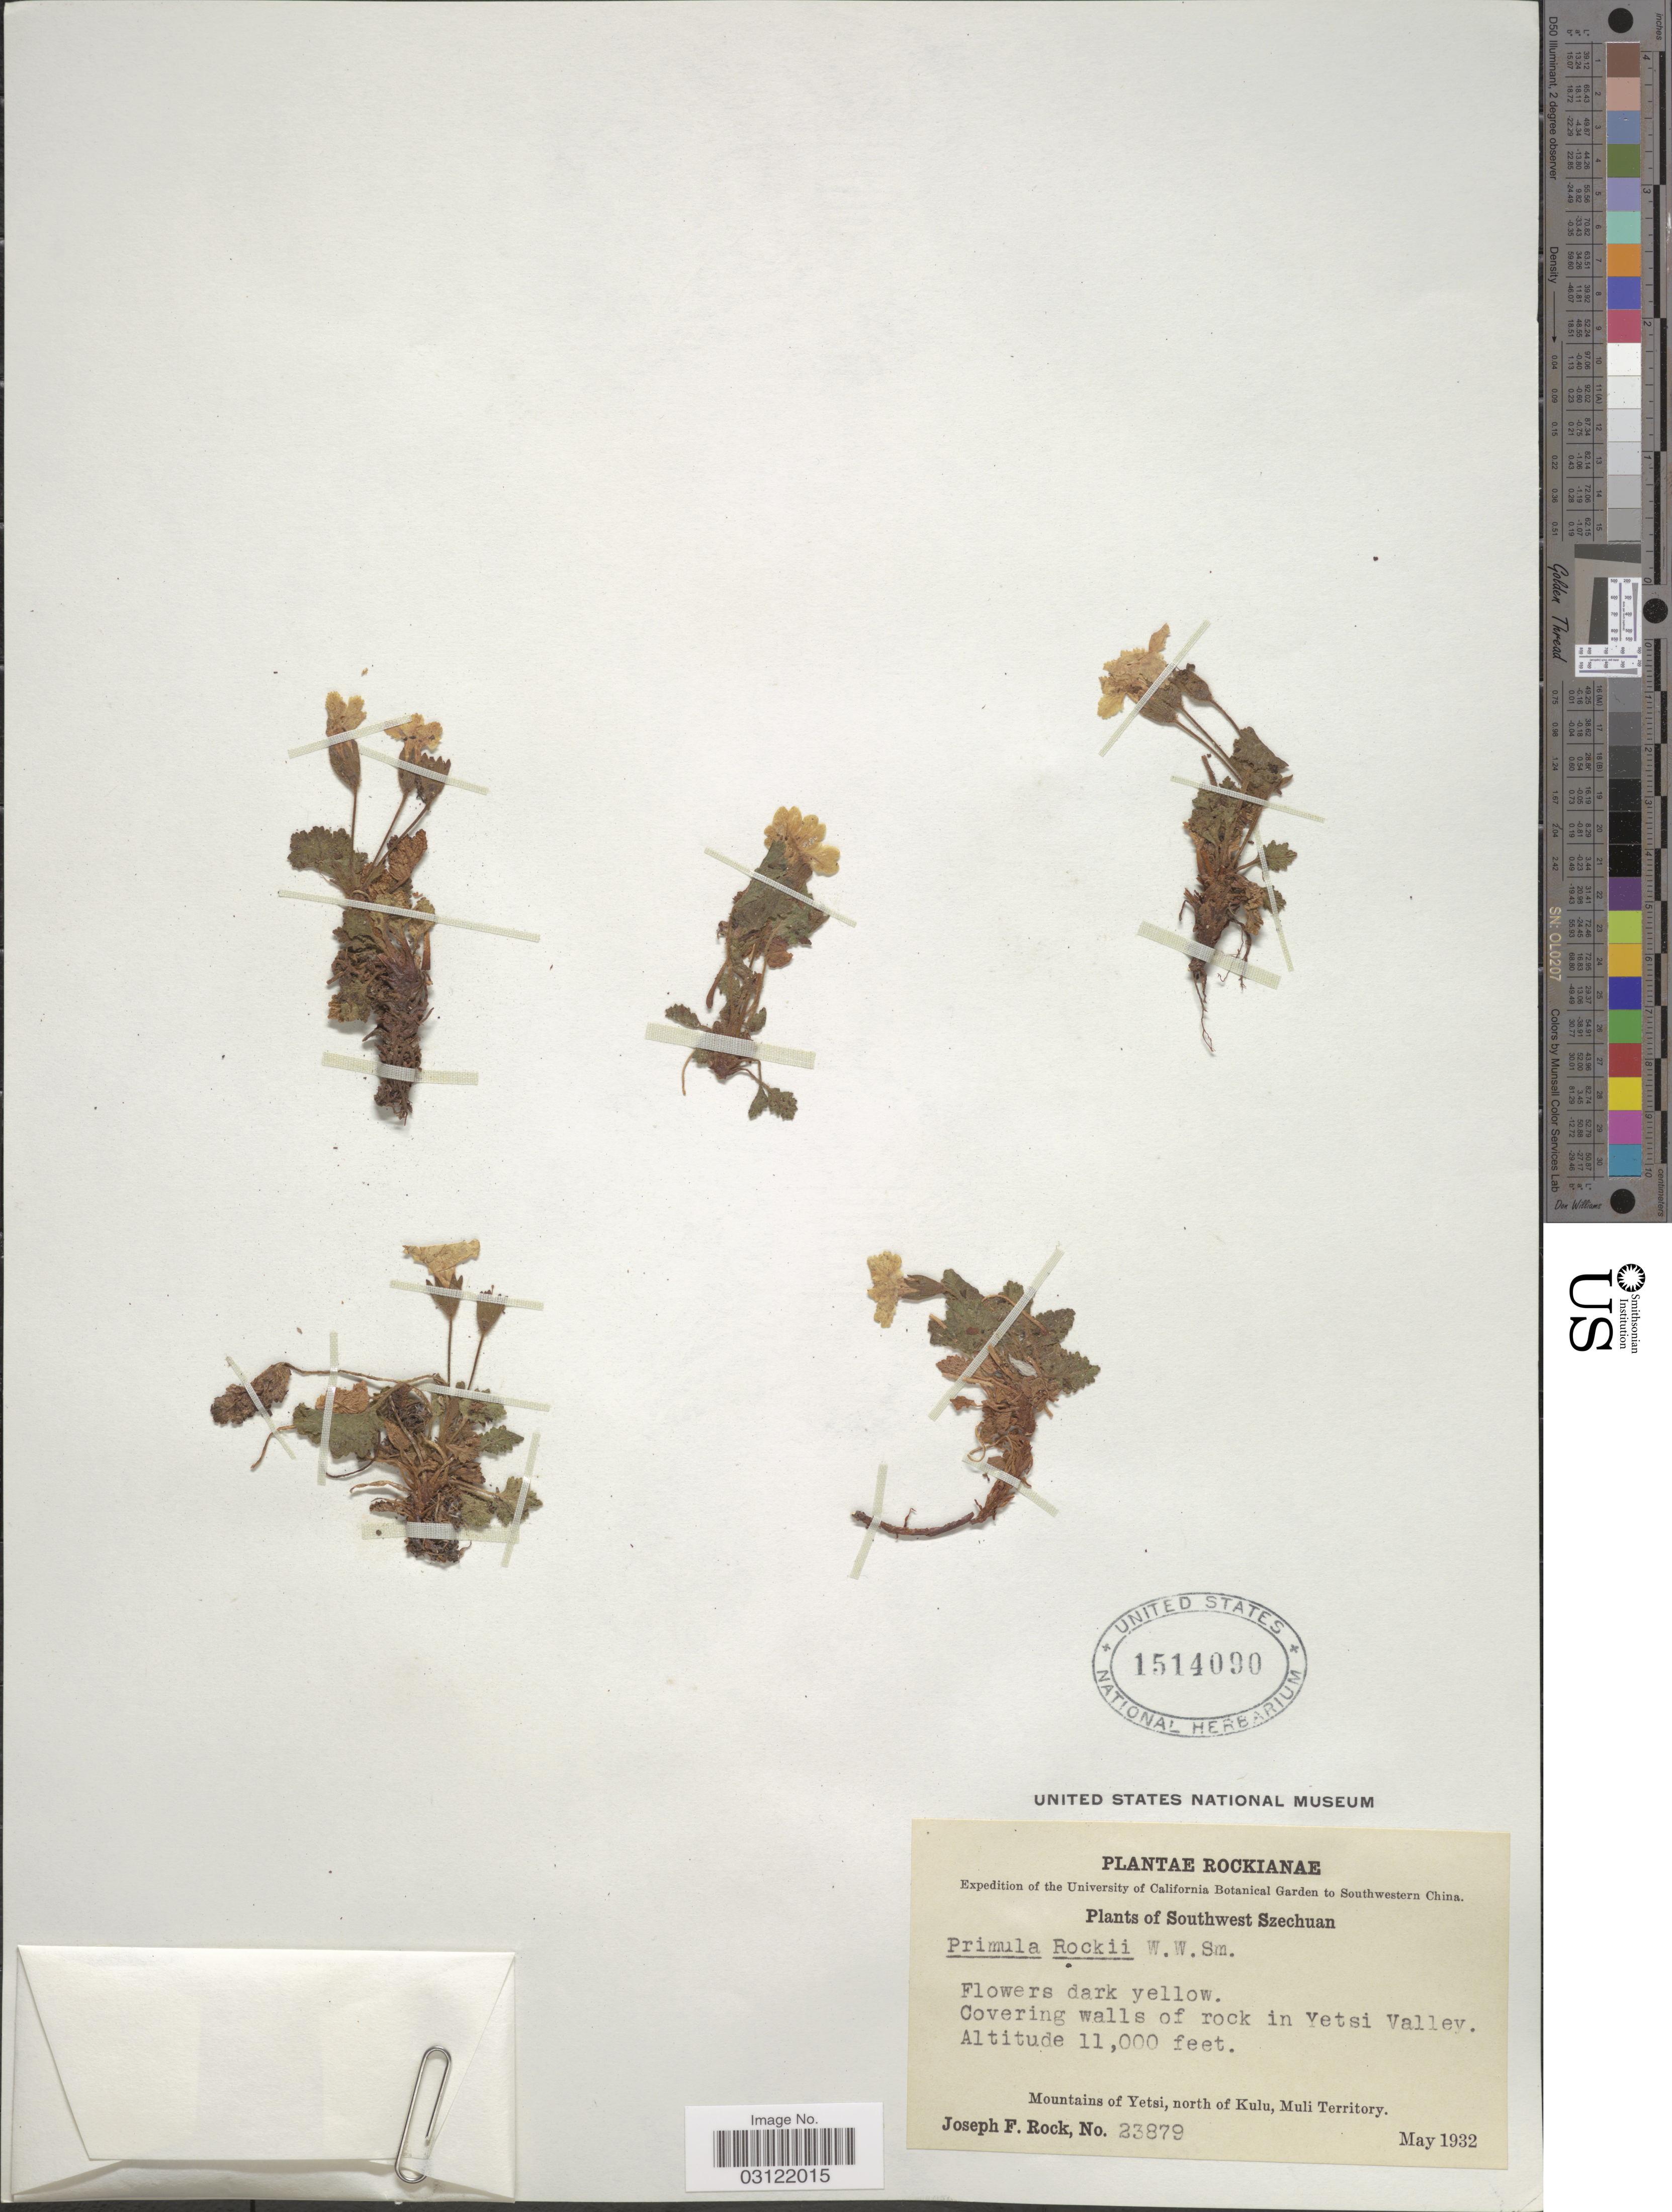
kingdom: Plantae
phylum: Tracheophyta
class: Magnoliopsida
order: Ericales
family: Primulaceae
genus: Primula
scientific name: Primula rockii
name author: W.W. Sm.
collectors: J. F. Rock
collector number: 23879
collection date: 1932-05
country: China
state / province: Sichuan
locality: Southwestern China. Southwest Szechuan, Covering walls of rock in Yetsi Valley. Mountains of Yetsi, north of Kulu, Muli Territory.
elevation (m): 3353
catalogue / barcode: US 1514090